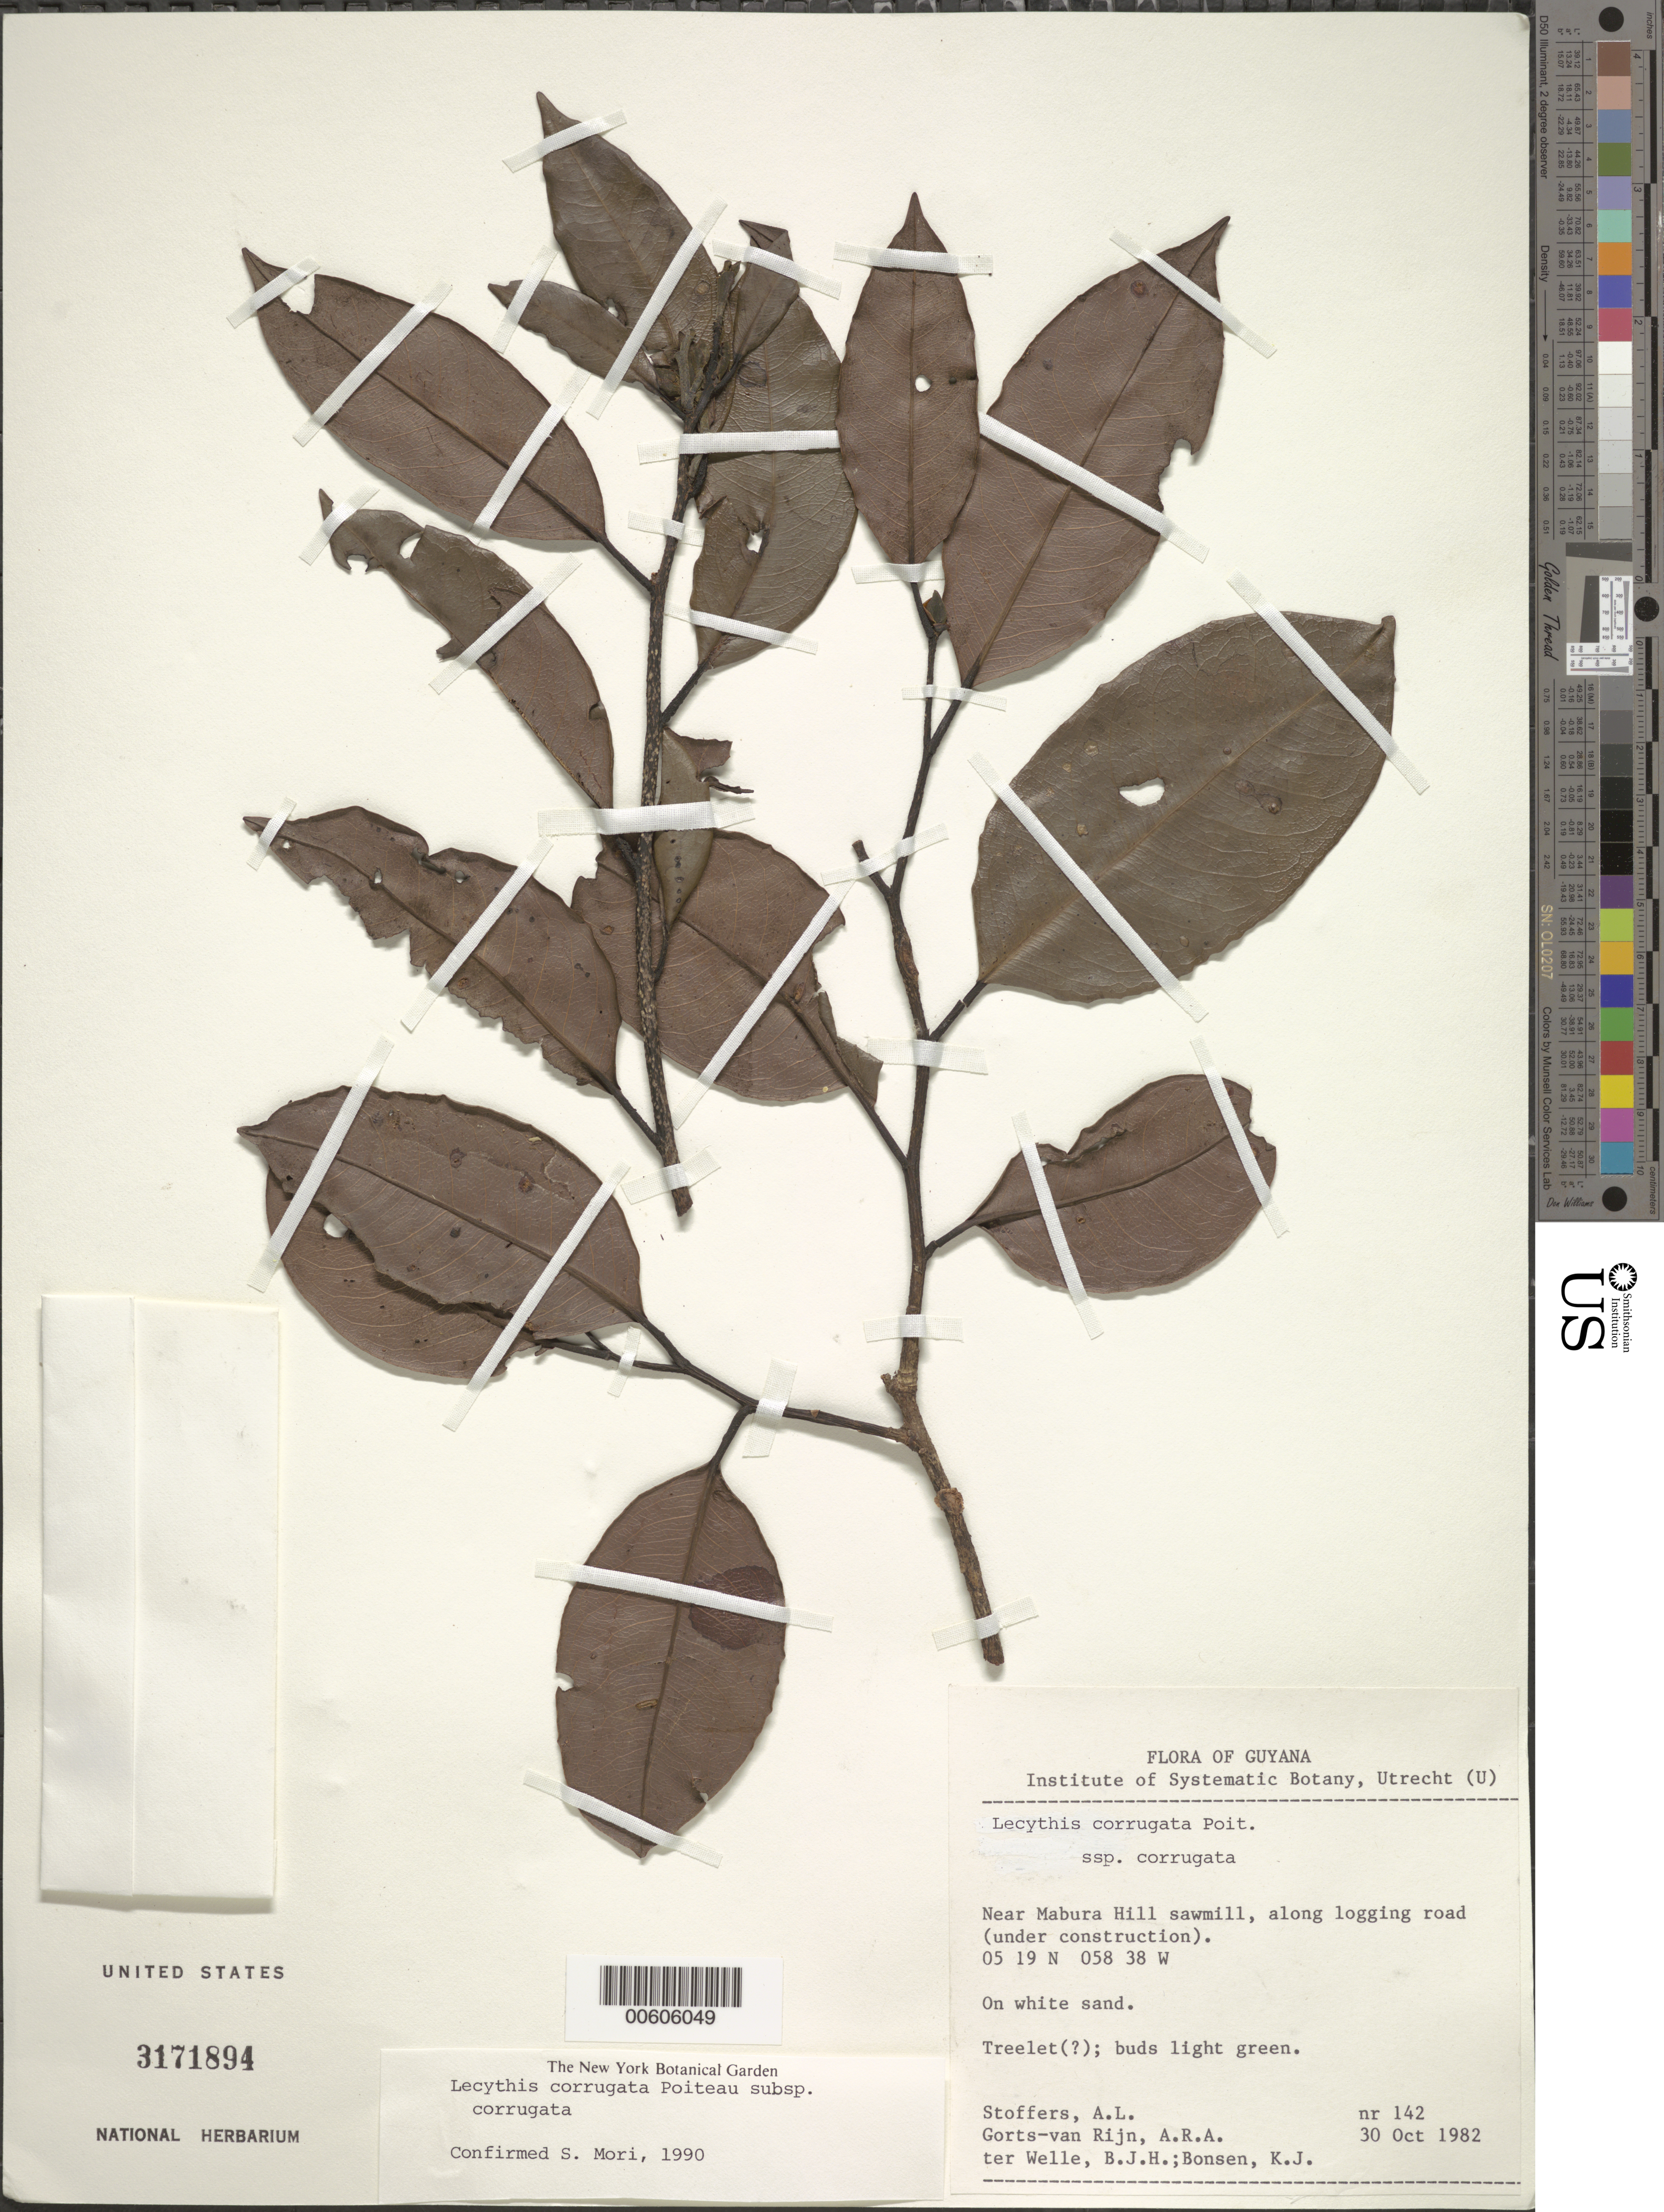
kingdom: Plantae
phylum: Tracheophyta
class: Magnoliopsida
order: Ericales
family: Lecythidaceae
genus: Lecythis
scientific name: Lecythis corrugata subsp. corrugata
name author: Poit.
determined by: Mori, Scott A.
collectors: A. Stoffers, A. .R. A. Görts-van Rijn, B. Welle & K. Bonsen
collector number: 142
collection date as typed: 30-Oct-82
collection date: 1982-10-30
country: Guyana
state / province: U. Demerara-Berbice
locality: Mabura Hill, near sawmill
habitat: Along logging road (under construction), on white sand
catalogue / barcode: US 3171894